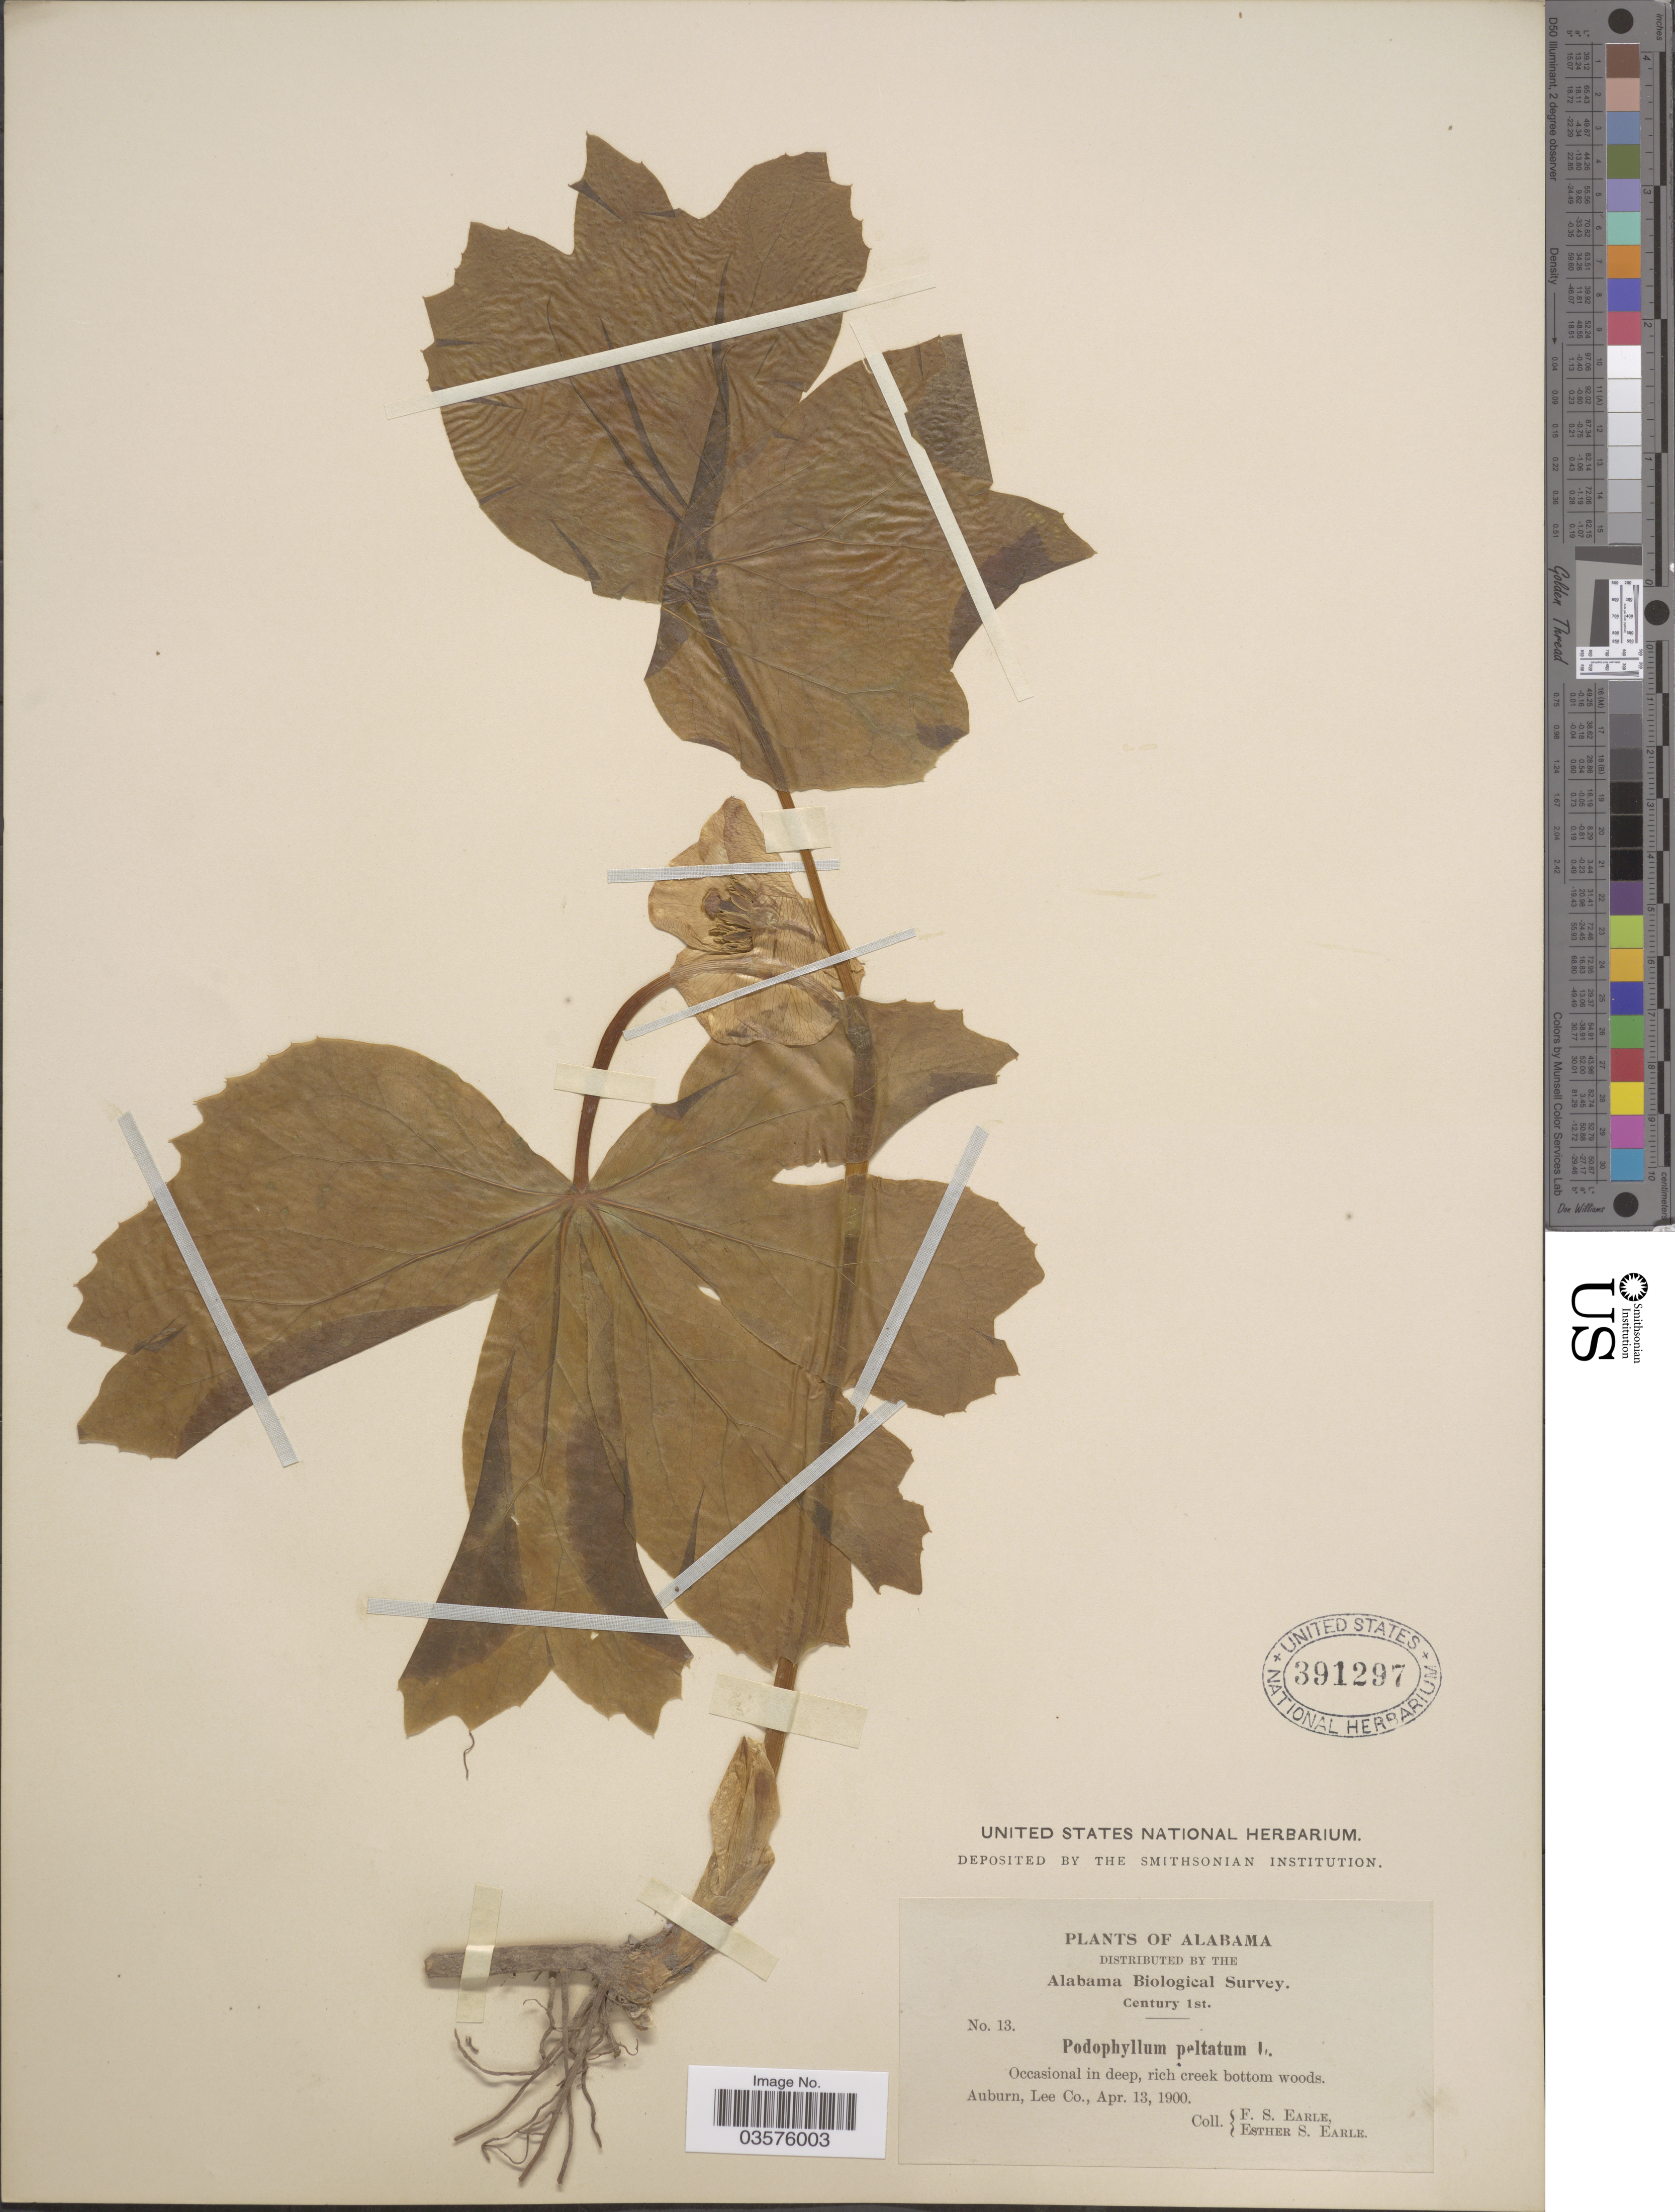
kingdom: Plantae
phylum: Tracheophyta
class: Magnoliopsida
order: Ranunculales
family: Berberidaceae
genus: Podophyllum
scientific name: Podophyllum peltatum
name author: L.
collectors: F. S. Earle & E. S. Earle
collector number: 13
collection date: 1900-04-13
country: United States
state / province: Alabama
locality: Auburn, Lee Co.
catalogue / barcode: US 391297